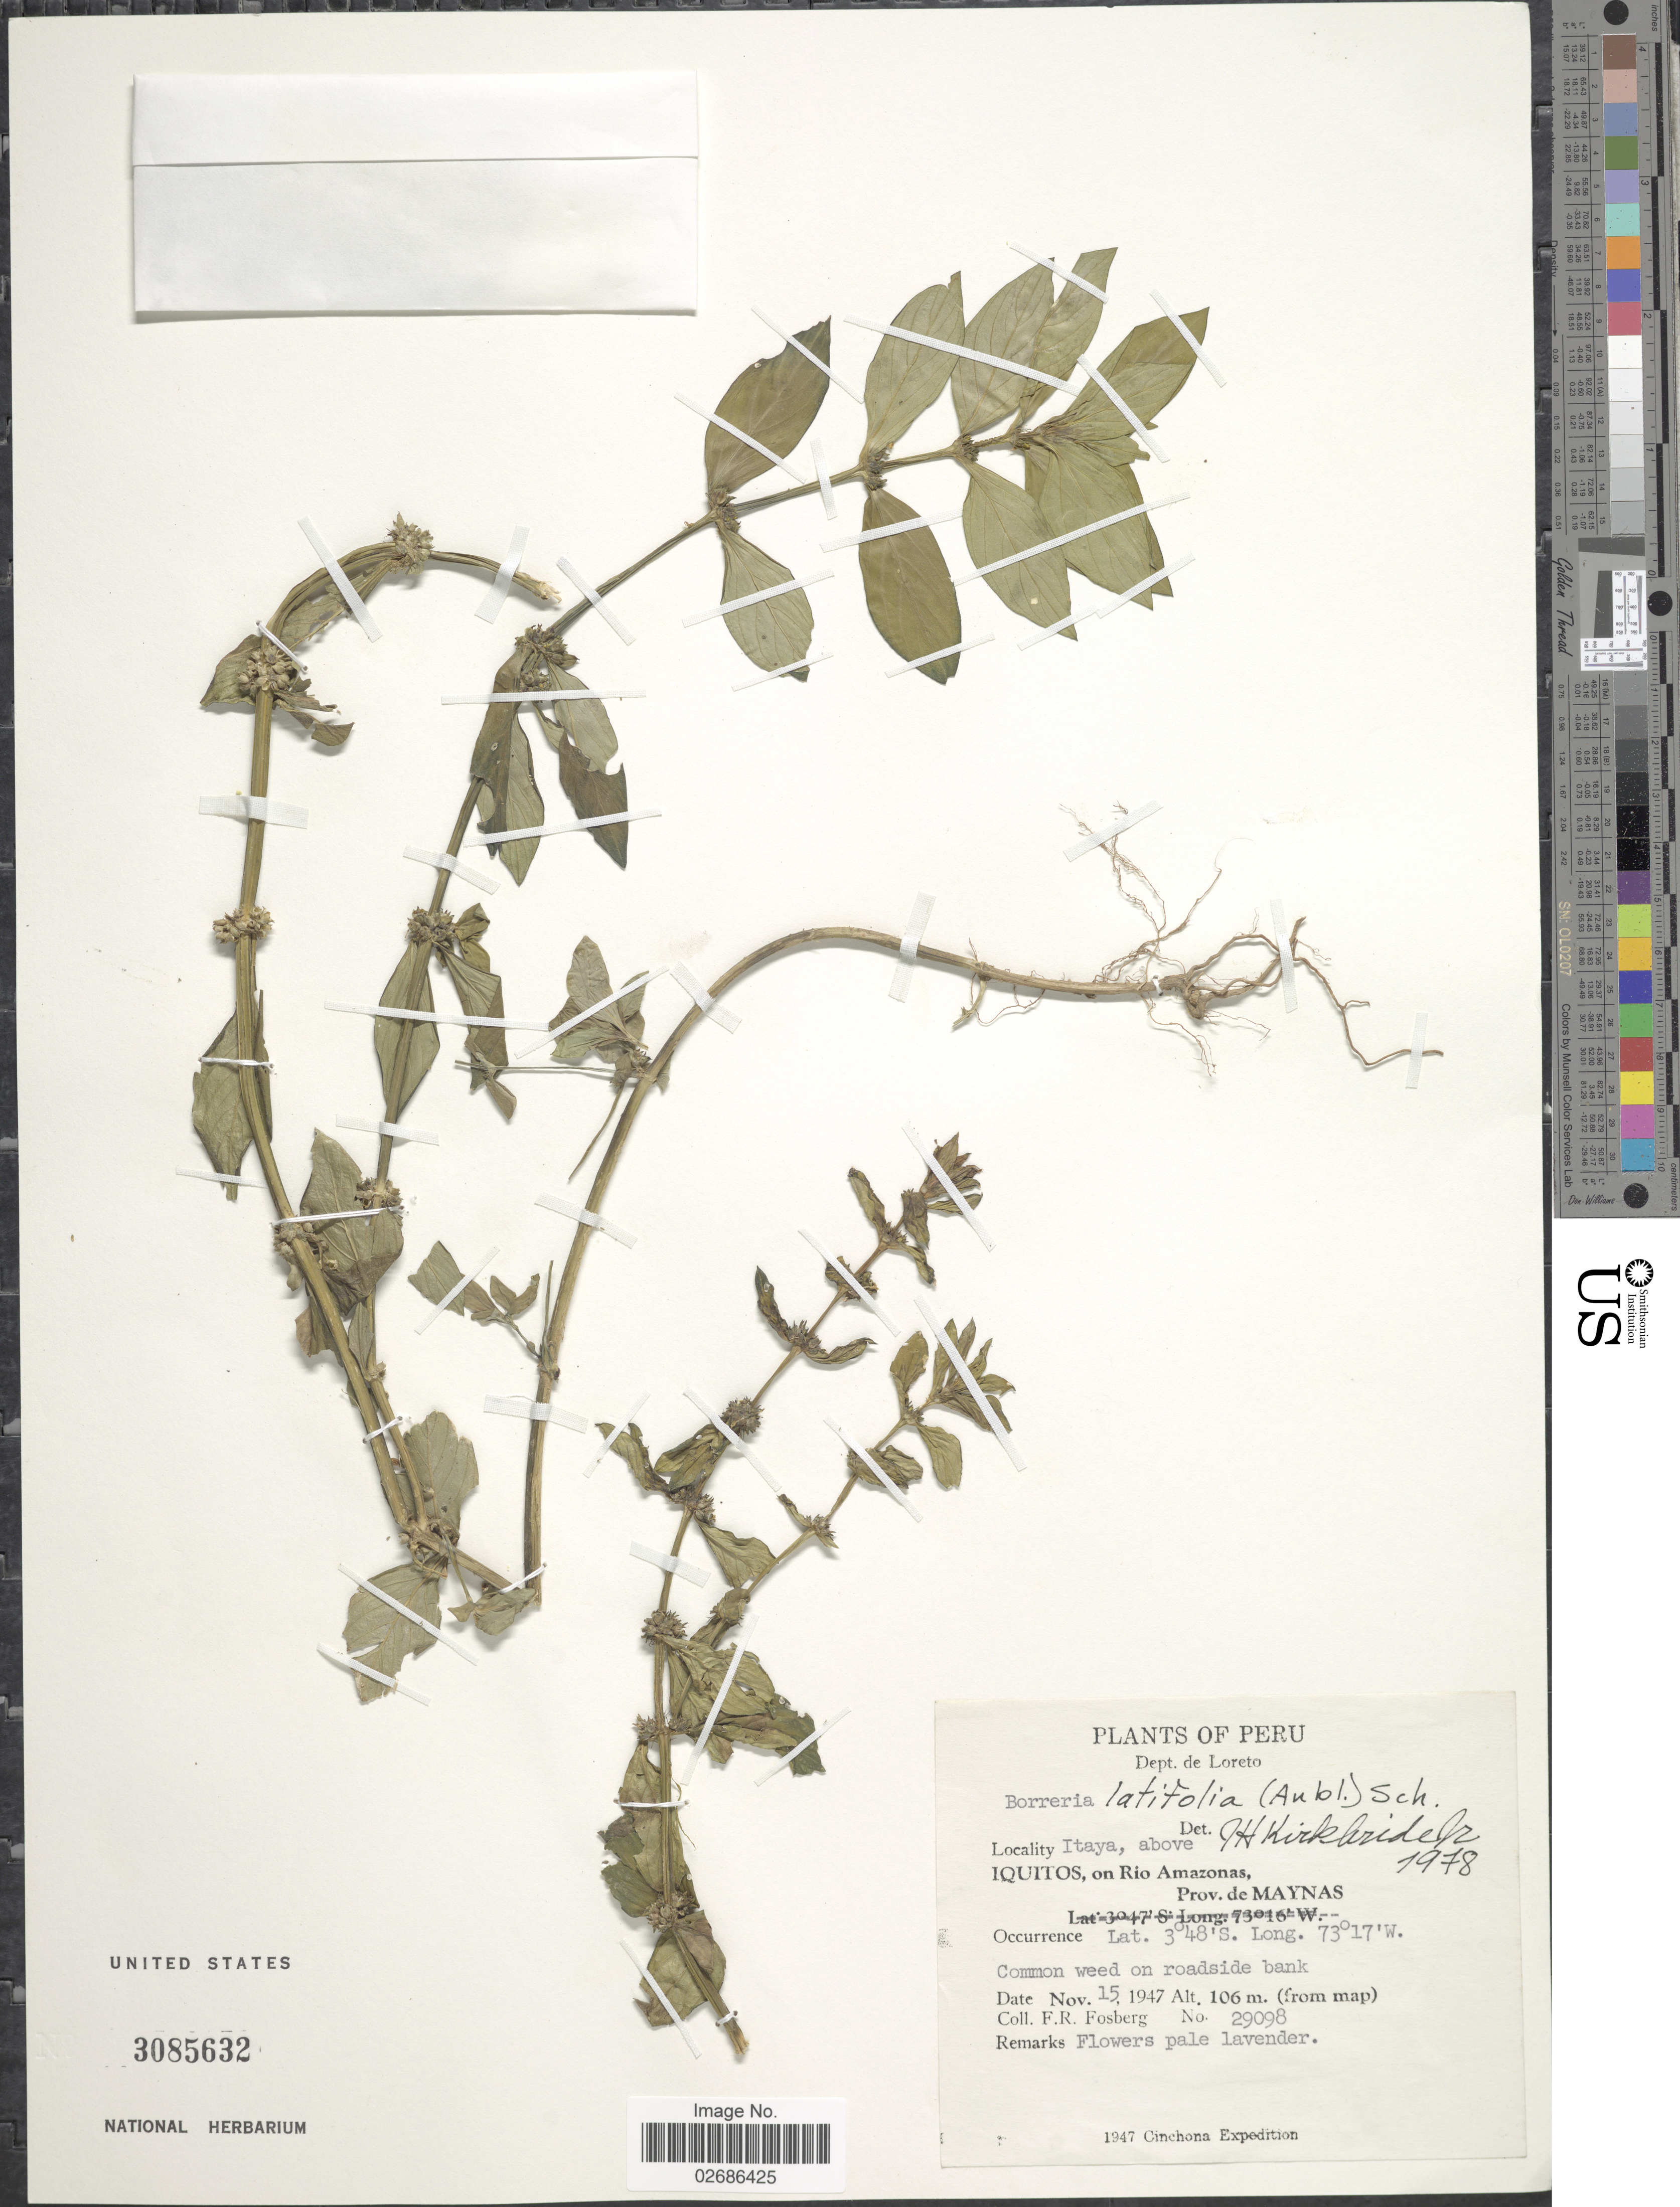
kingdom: Plantae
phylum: Tracheophyta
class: Magnoliopsida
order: Gentianales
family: Rubiaceae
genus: Borreria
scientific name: Borreria latifolia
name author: (Aubl.) K. Schum.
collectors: F. R. Fosberg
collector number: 29098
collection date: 1947-11-15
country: Peru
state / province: Loreto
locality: Dept. de Loreto, Itaya, above Iquitos, on Rio Amazonas, prov. de Maynas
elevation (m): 106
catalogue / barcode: US 3085632